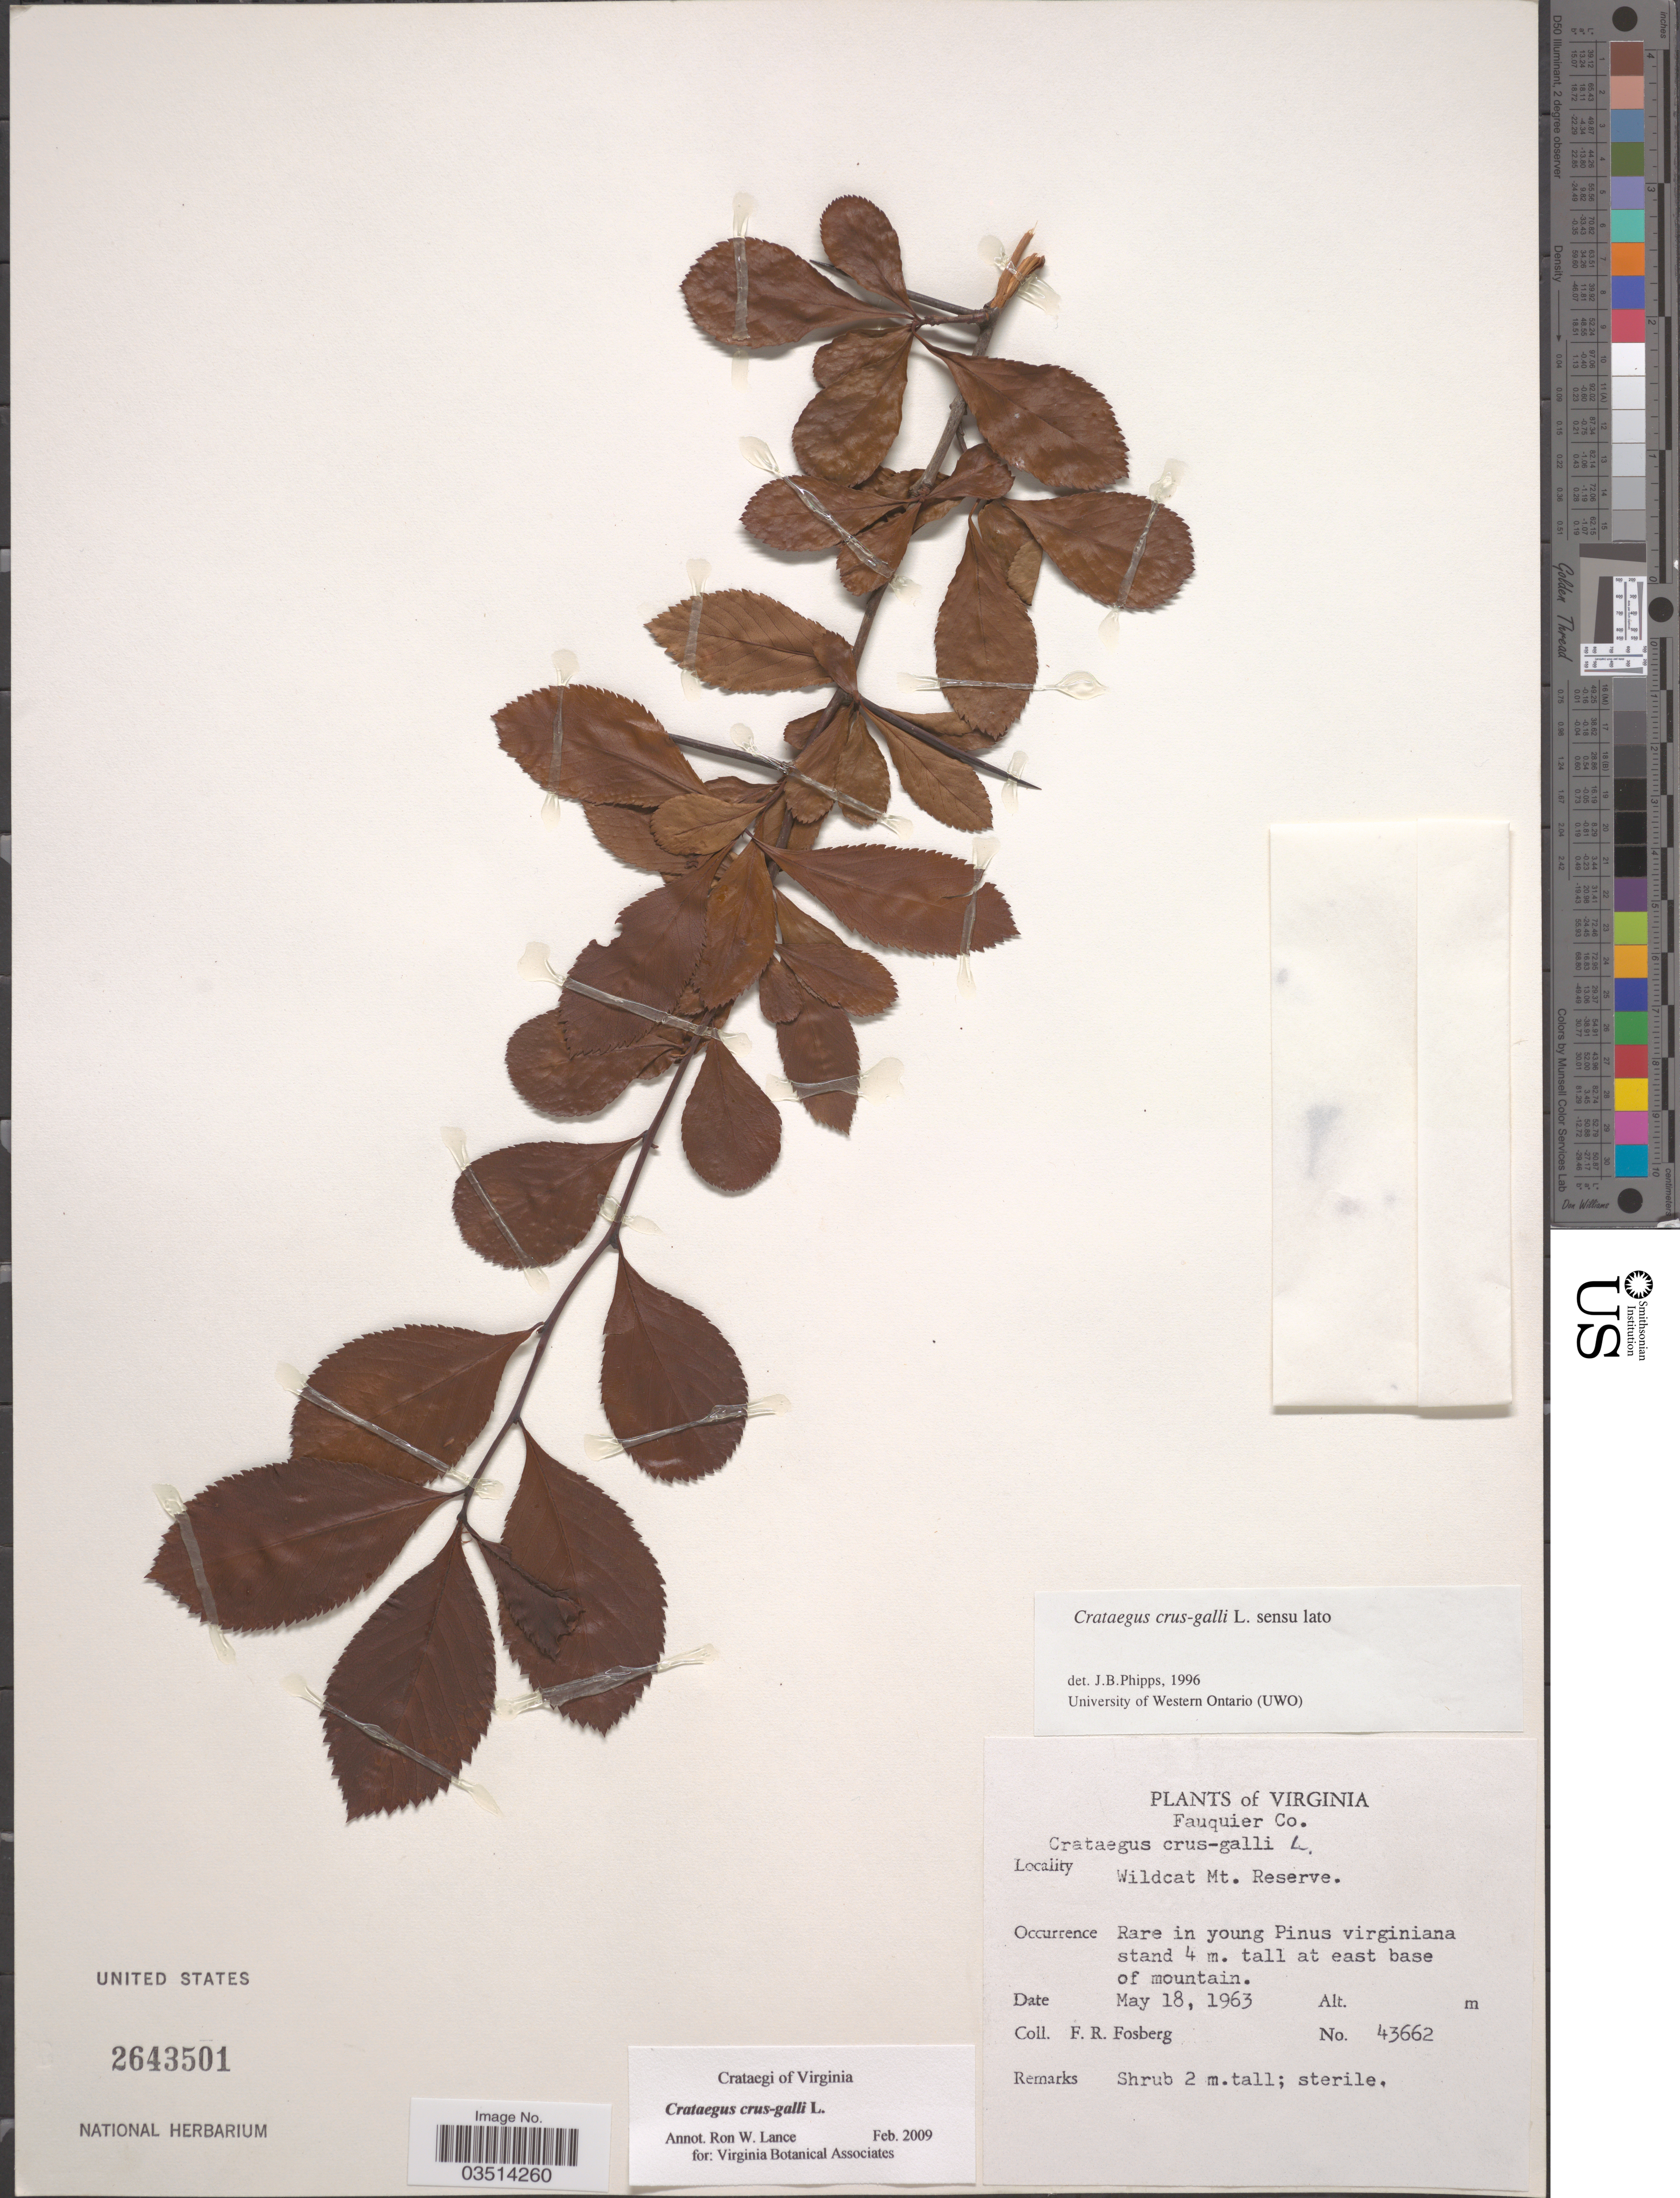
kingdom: Plantae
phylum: Tracheophyta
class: Magnoliopsida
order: Rosales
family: Rosaceae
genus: Crataegus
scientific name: Crataegus crus-galli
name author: L.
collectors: F. R. Fosberg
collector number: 43662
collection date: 1963-05-18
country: United States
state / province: Virginia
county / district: Fauquier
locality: Fauquier Co. Wildcat Mt. Reserve. At east base of mountain.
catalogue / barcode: US 2643501